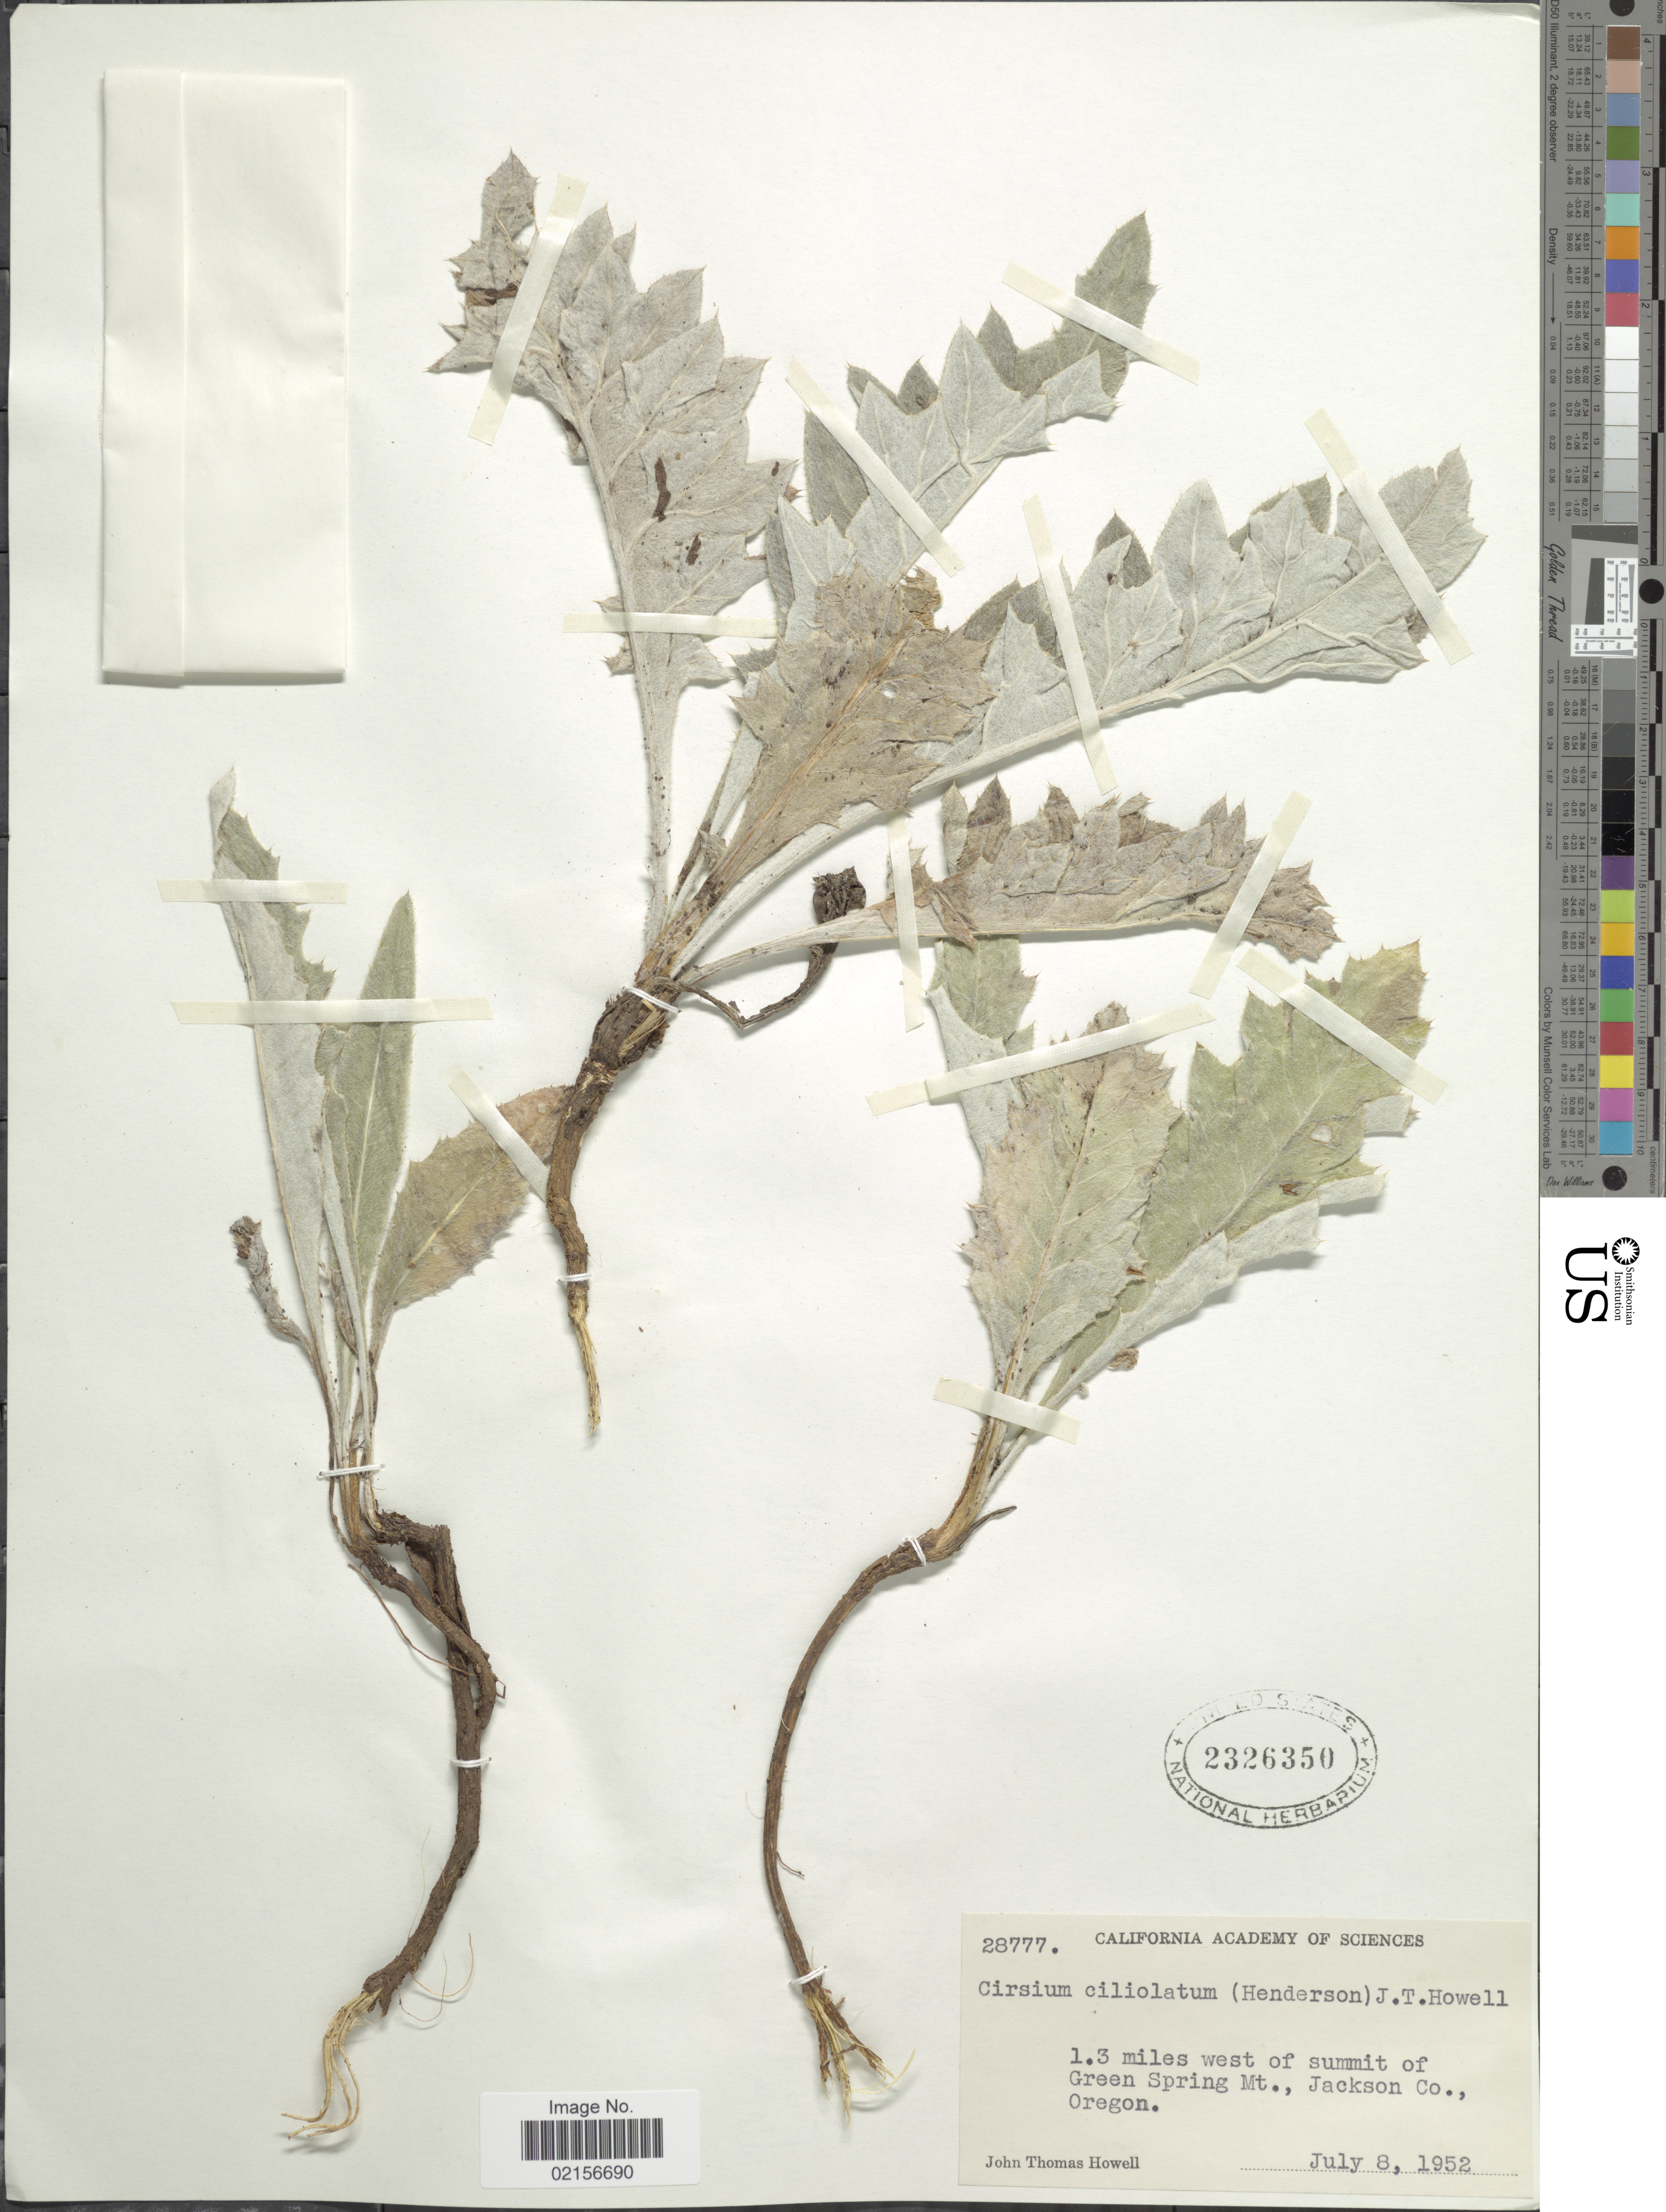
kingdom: Plantae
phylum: Tracheophyta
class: Magnoliopsida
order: Asterales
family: Asteraceae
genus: Cirsium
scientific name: Cirsium ciliolatum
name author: (L.F. Hend.) J.T. Howell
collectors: J. T. Howell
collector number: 28777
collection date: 1952-07-08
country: United States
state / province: Oregon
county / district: Jackson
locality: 1.3 miles west of summit of Green Spring Mt., Jackson Co.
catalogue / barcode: US 2326350